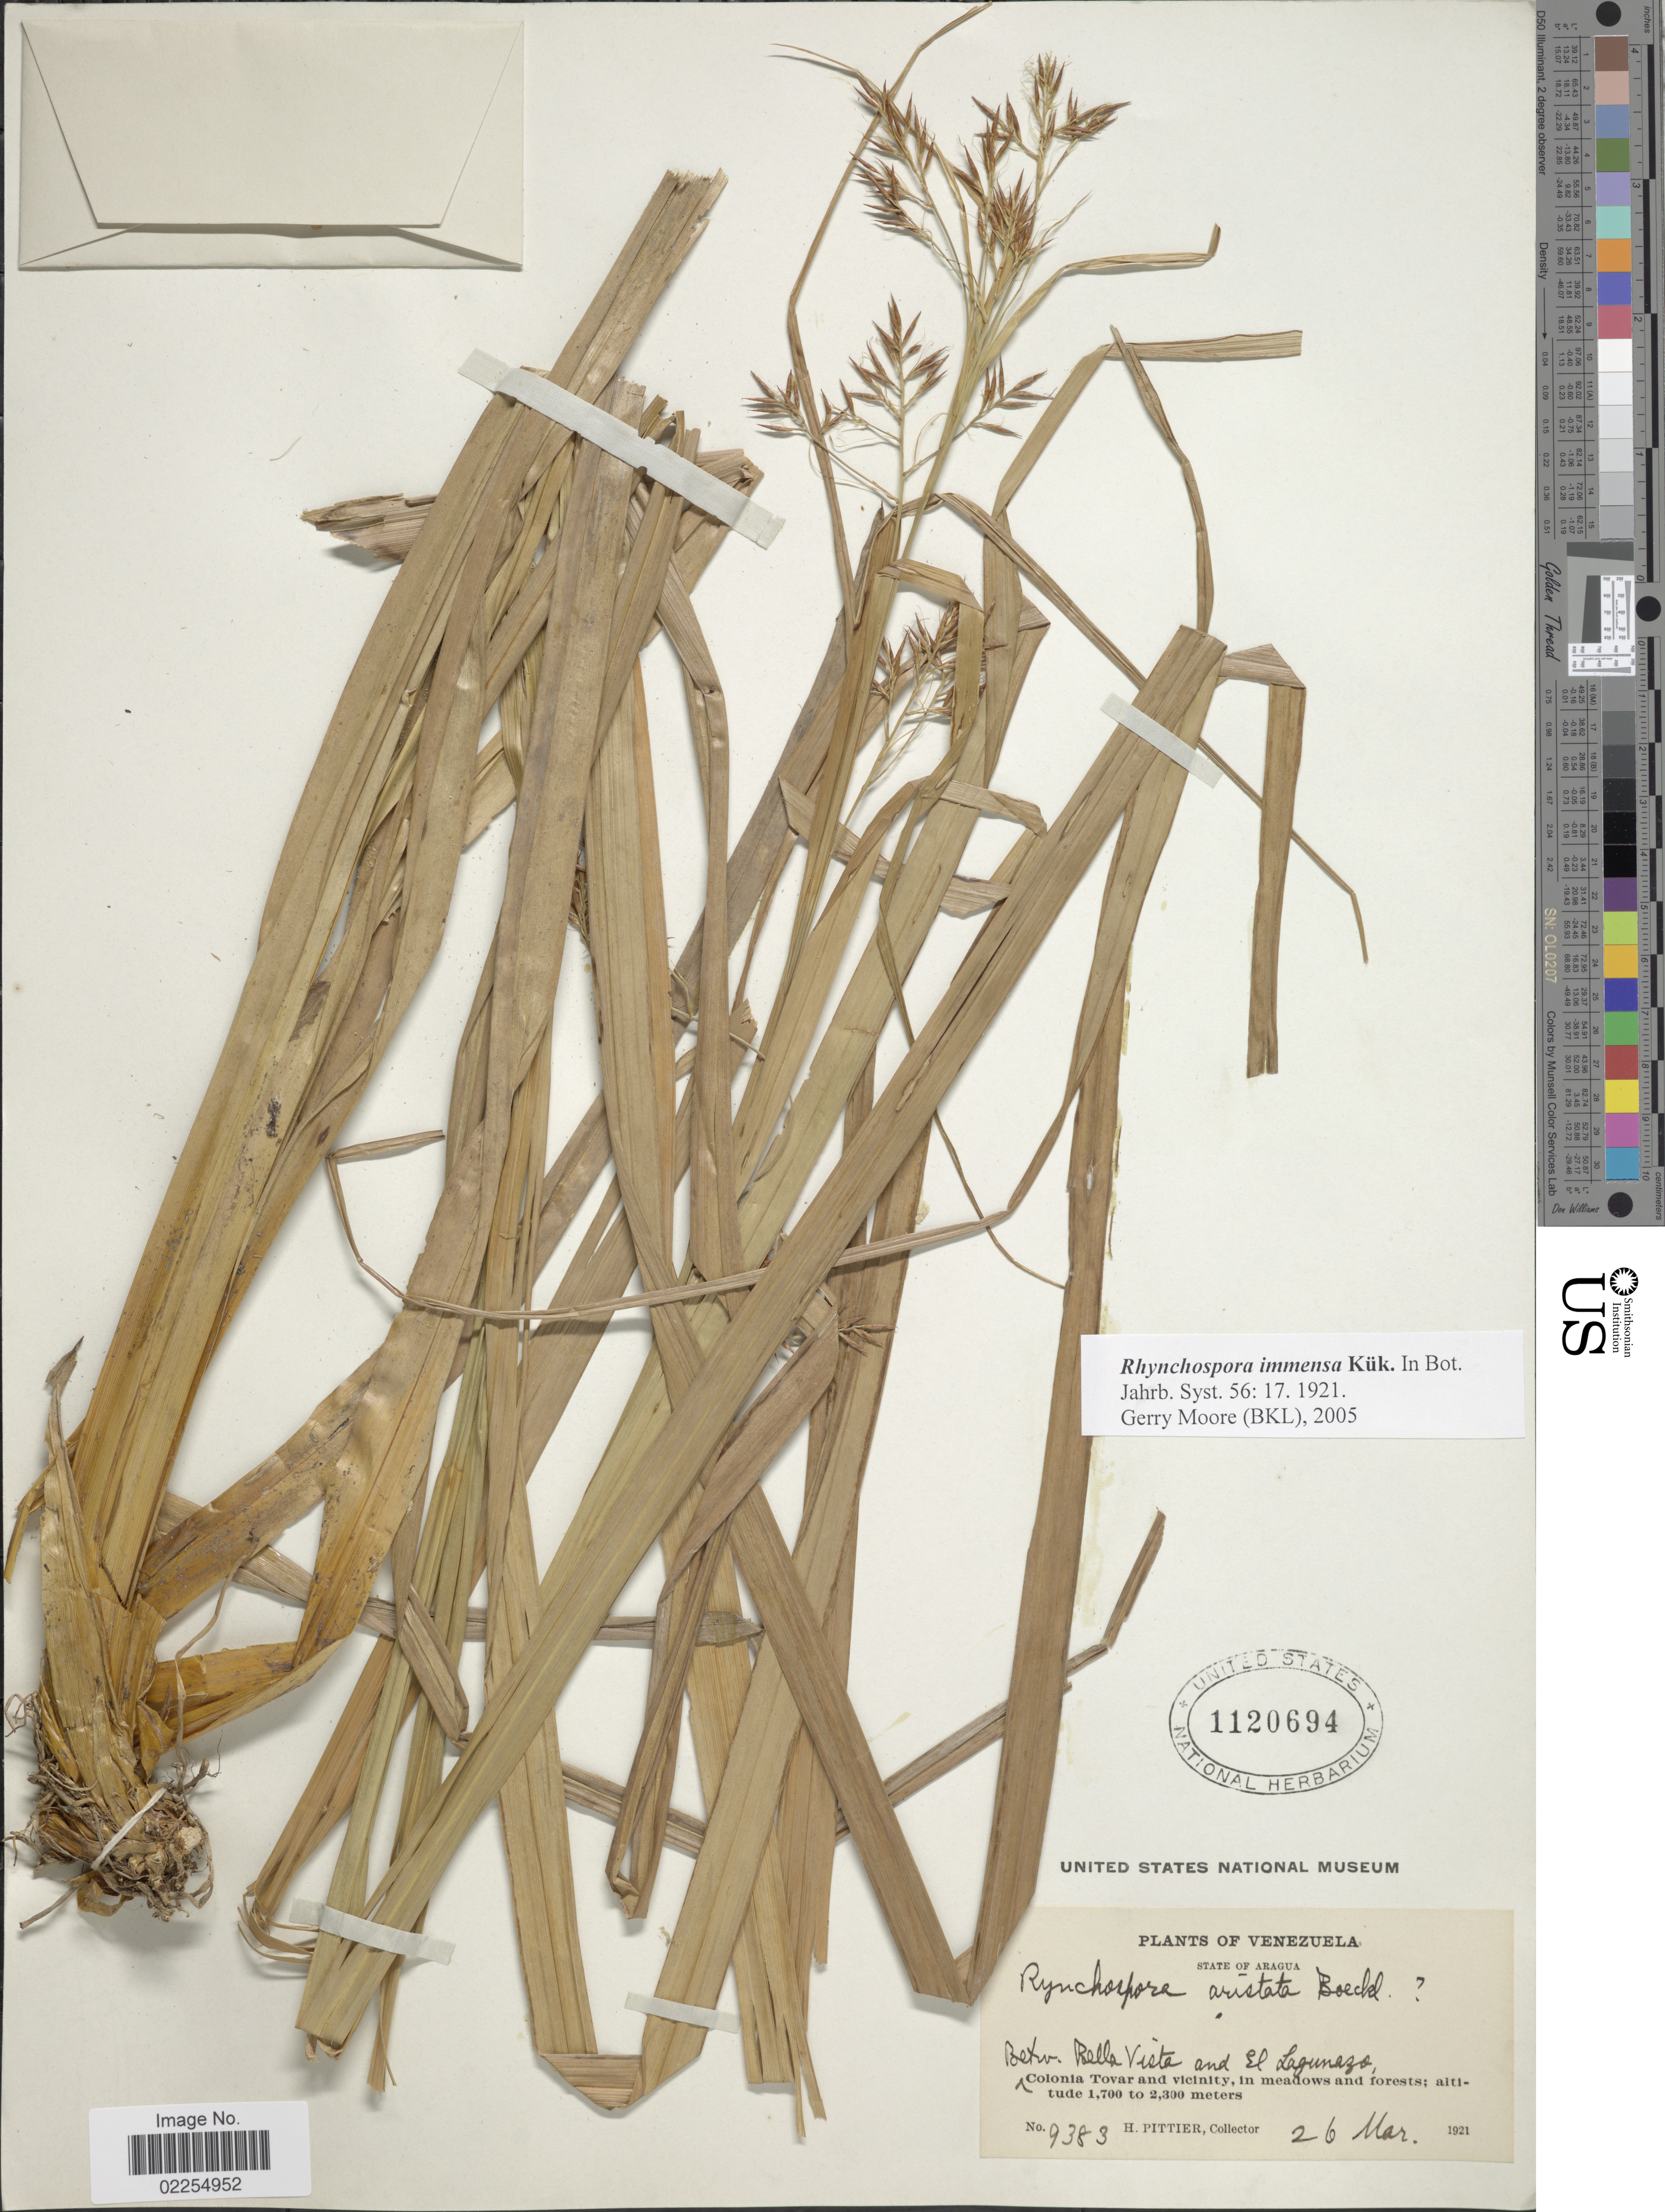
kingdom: Plantae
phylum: Tracheophyta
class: Liliopsida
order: Poales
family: Cyperaceae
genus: Rhynchospora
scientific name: Rhynchospora immensa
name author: Kük.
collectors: H. F. Pittier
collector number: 9383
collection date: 1921-03-26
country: Venezuela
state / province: Aragua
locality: Between Bella Vista and El lagunazo, Colonia Tovar and vicinity, in meadows and forests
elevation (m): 1700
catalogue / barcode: US 1120694